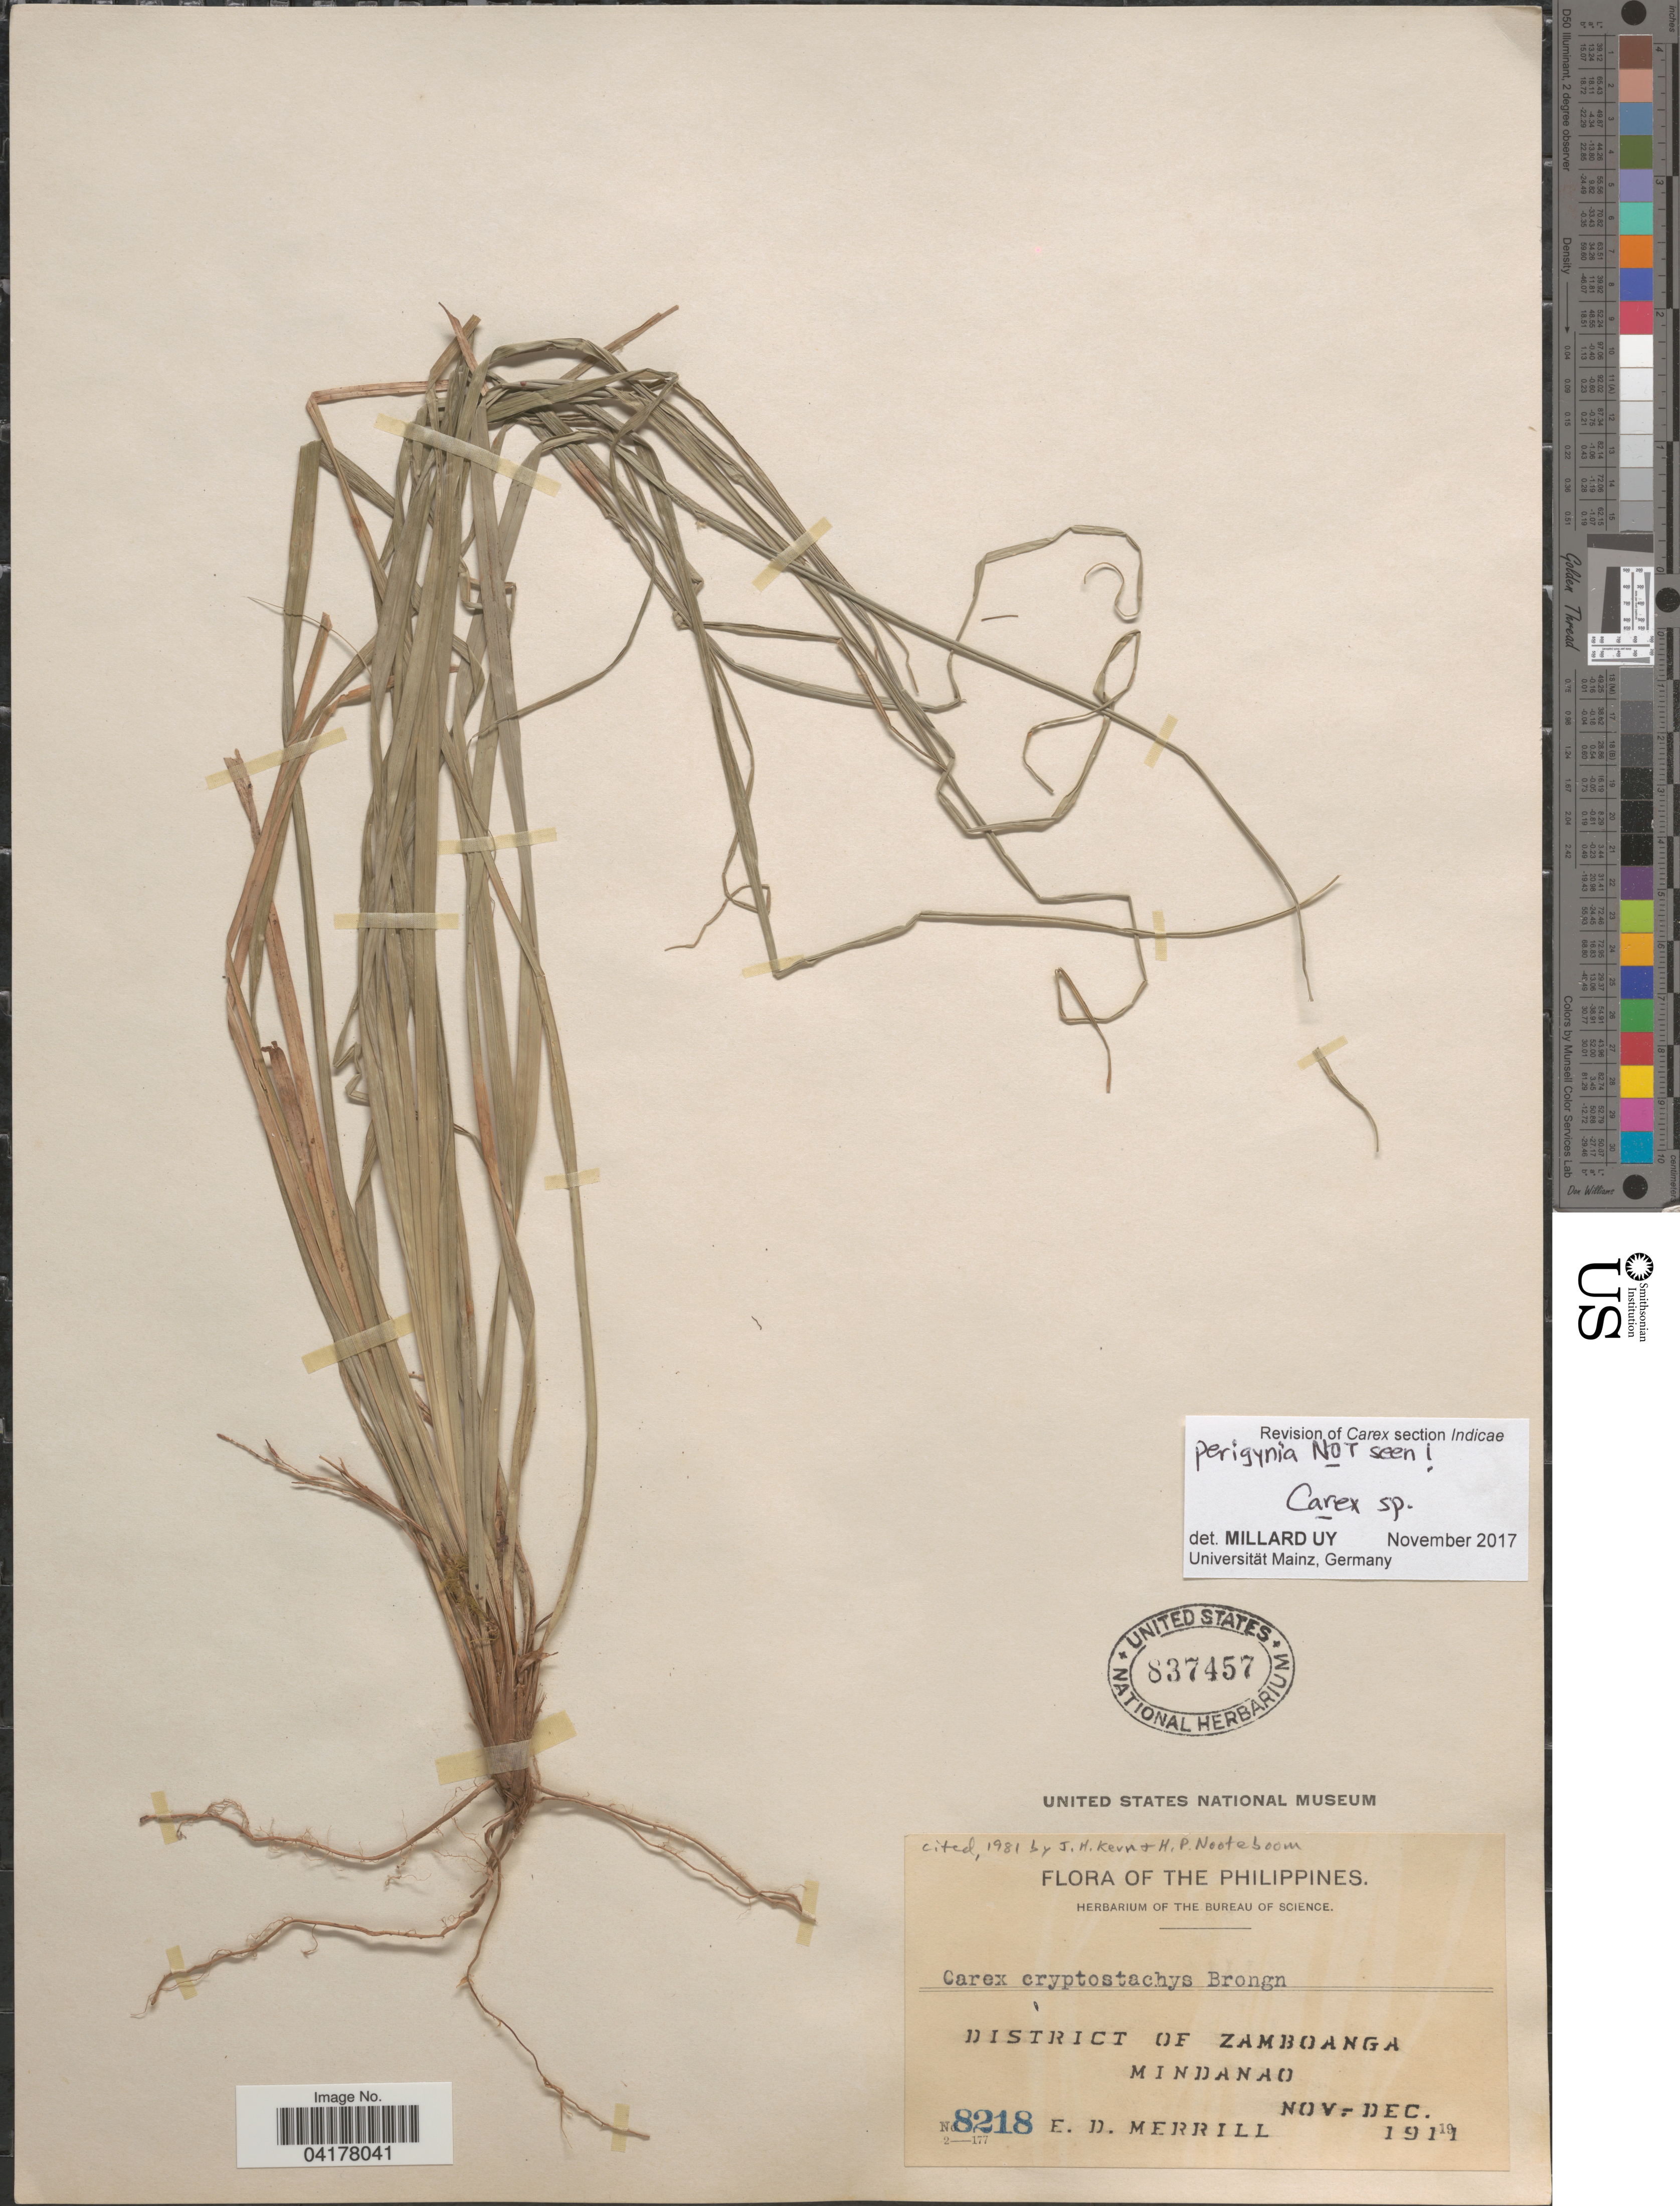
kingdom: Plantae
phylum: Tracheophyta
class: Liliopsida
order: Poales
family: Cyperaceae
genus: Carex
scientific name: Carex cryptostachys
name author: Brongn.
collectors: E. D. Merrill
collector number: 8218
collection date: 1911-11/1911-12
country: Philippines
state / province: Zamboanga Peninsula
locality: District of Zamboanga. Mindanao.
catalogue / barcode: US 837457